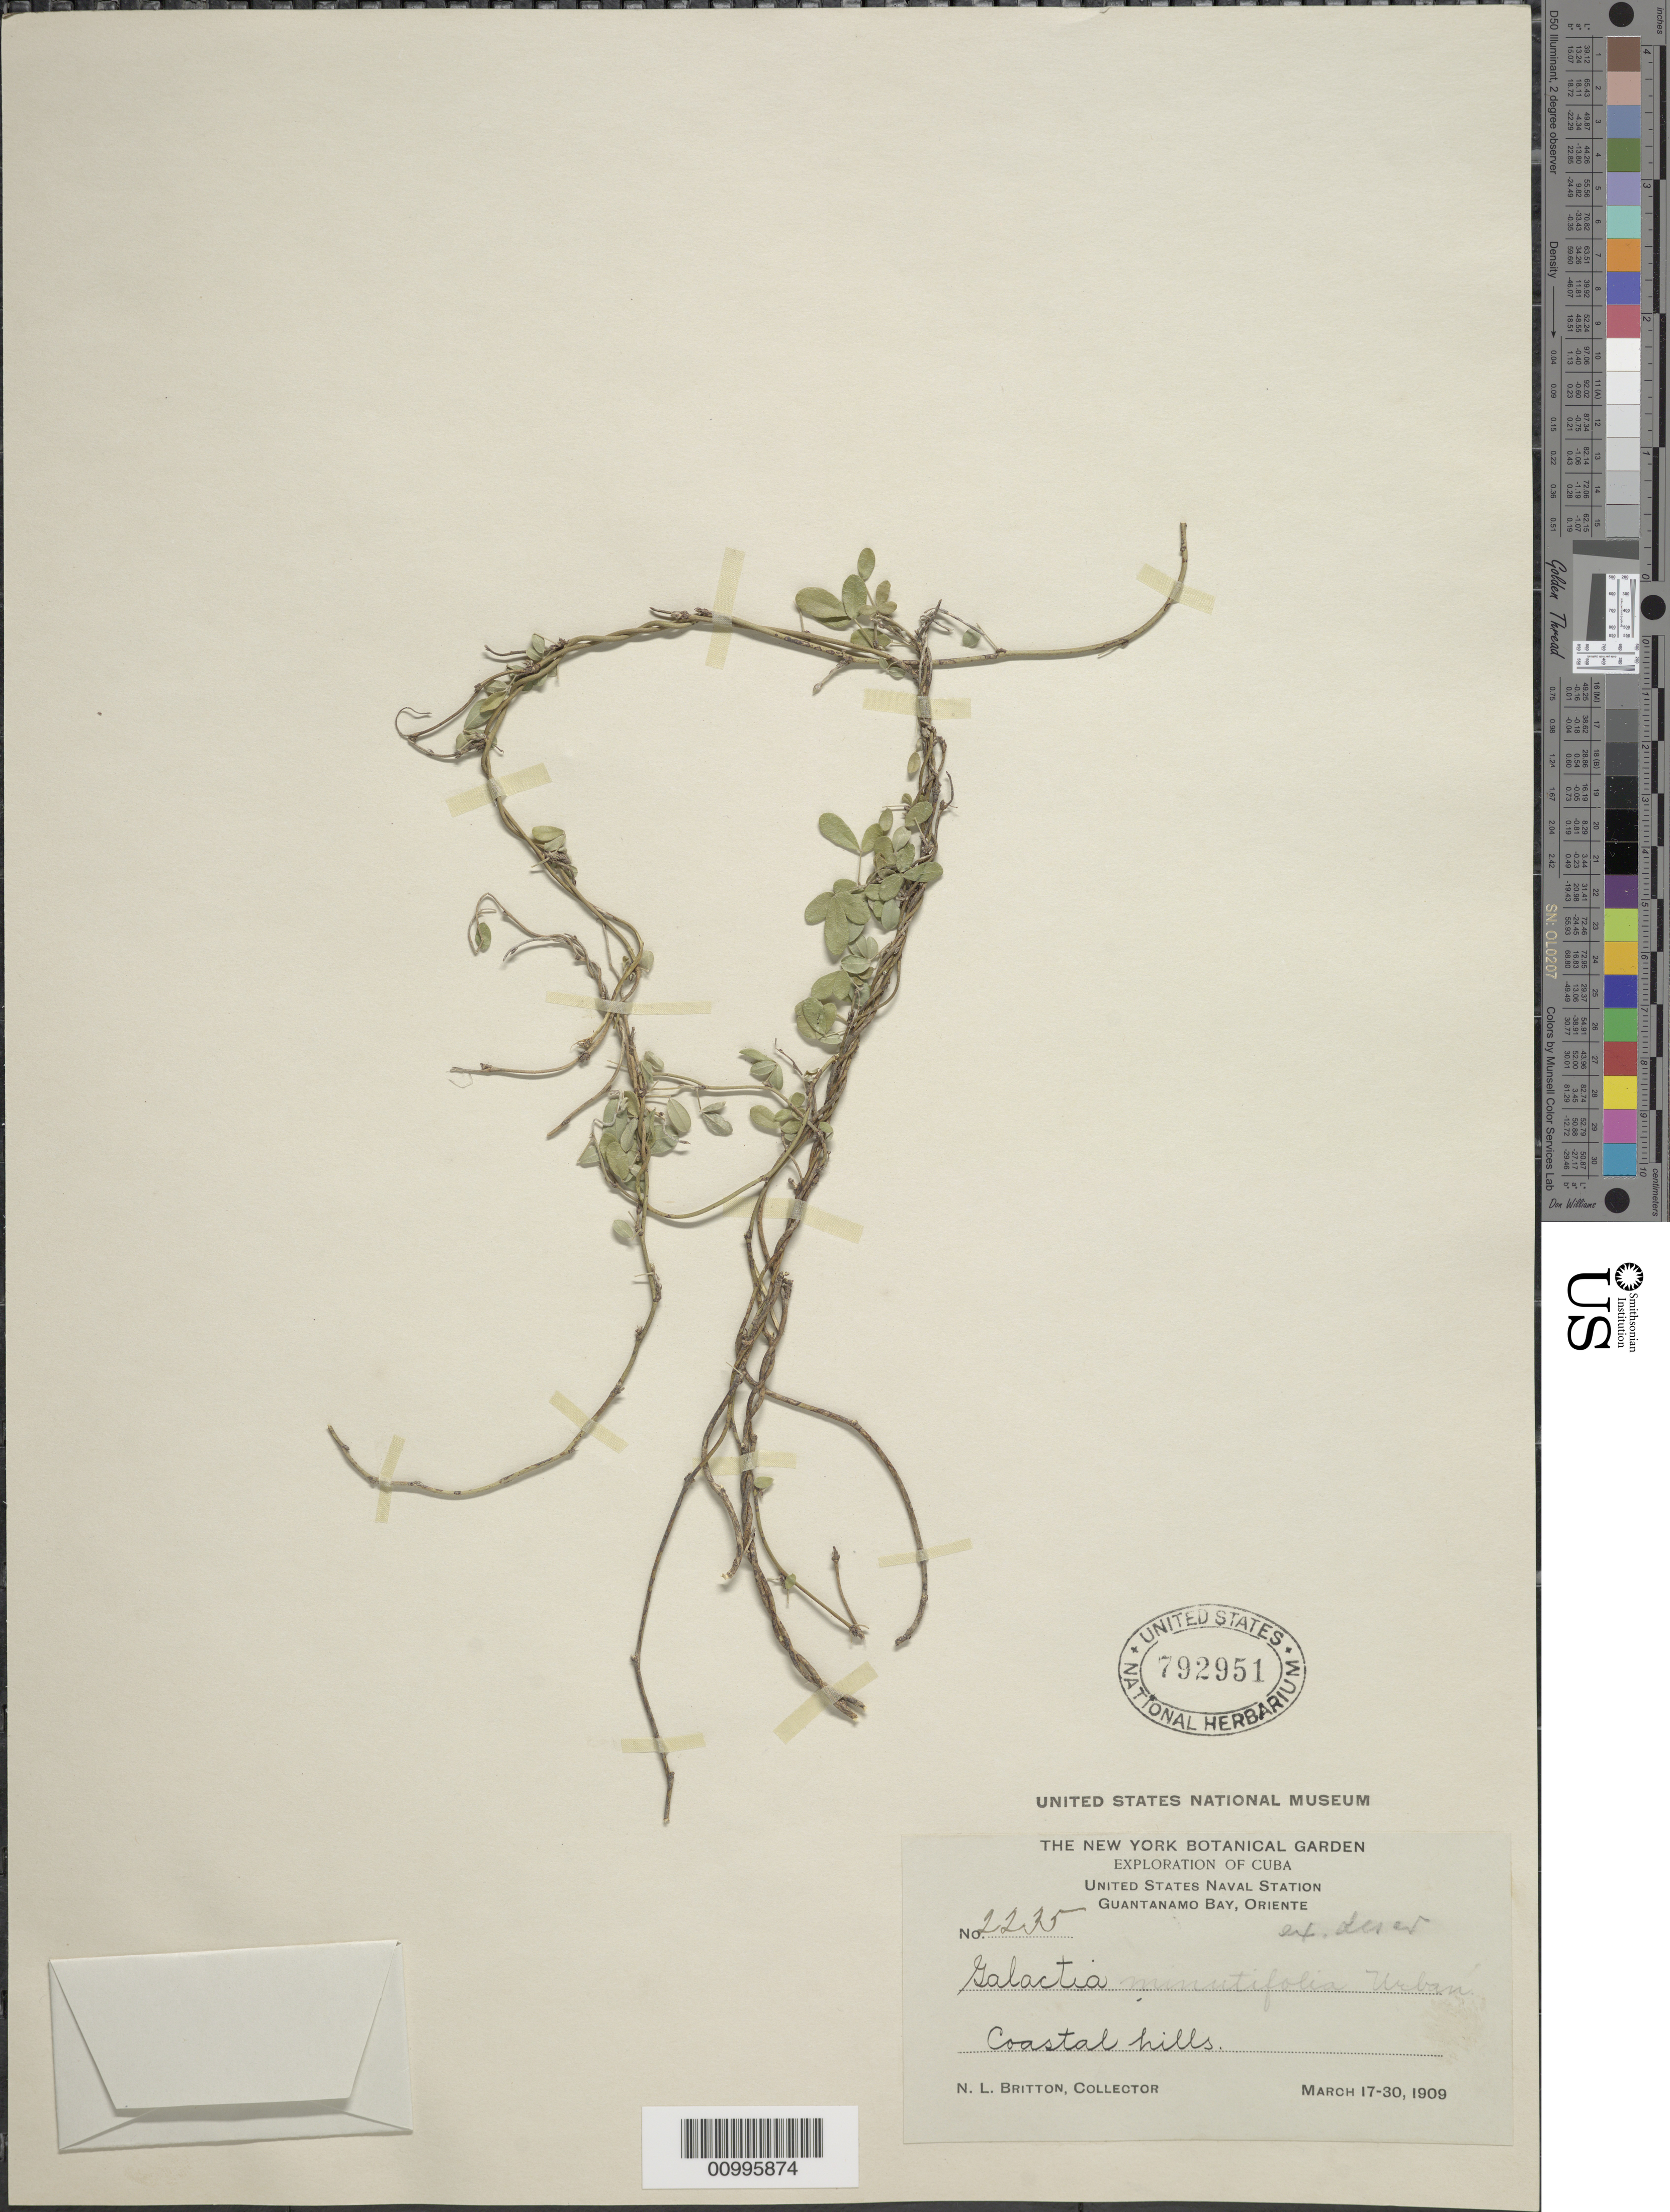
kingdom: Plantae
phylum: Tracheophyta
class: Magnoliopsida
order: Fabales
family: Fabaceae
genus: Galactia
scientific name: Galactia minutifolia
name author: Urb.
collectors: N. Britton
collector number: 2235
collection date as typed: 17 Mar 1909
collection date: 1909-03-17/1909-03-30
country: Cuba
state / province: Guantanamo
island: Cuba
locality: Oriente,Guantánamo Bay Coastal Hills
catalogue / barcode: US 792951